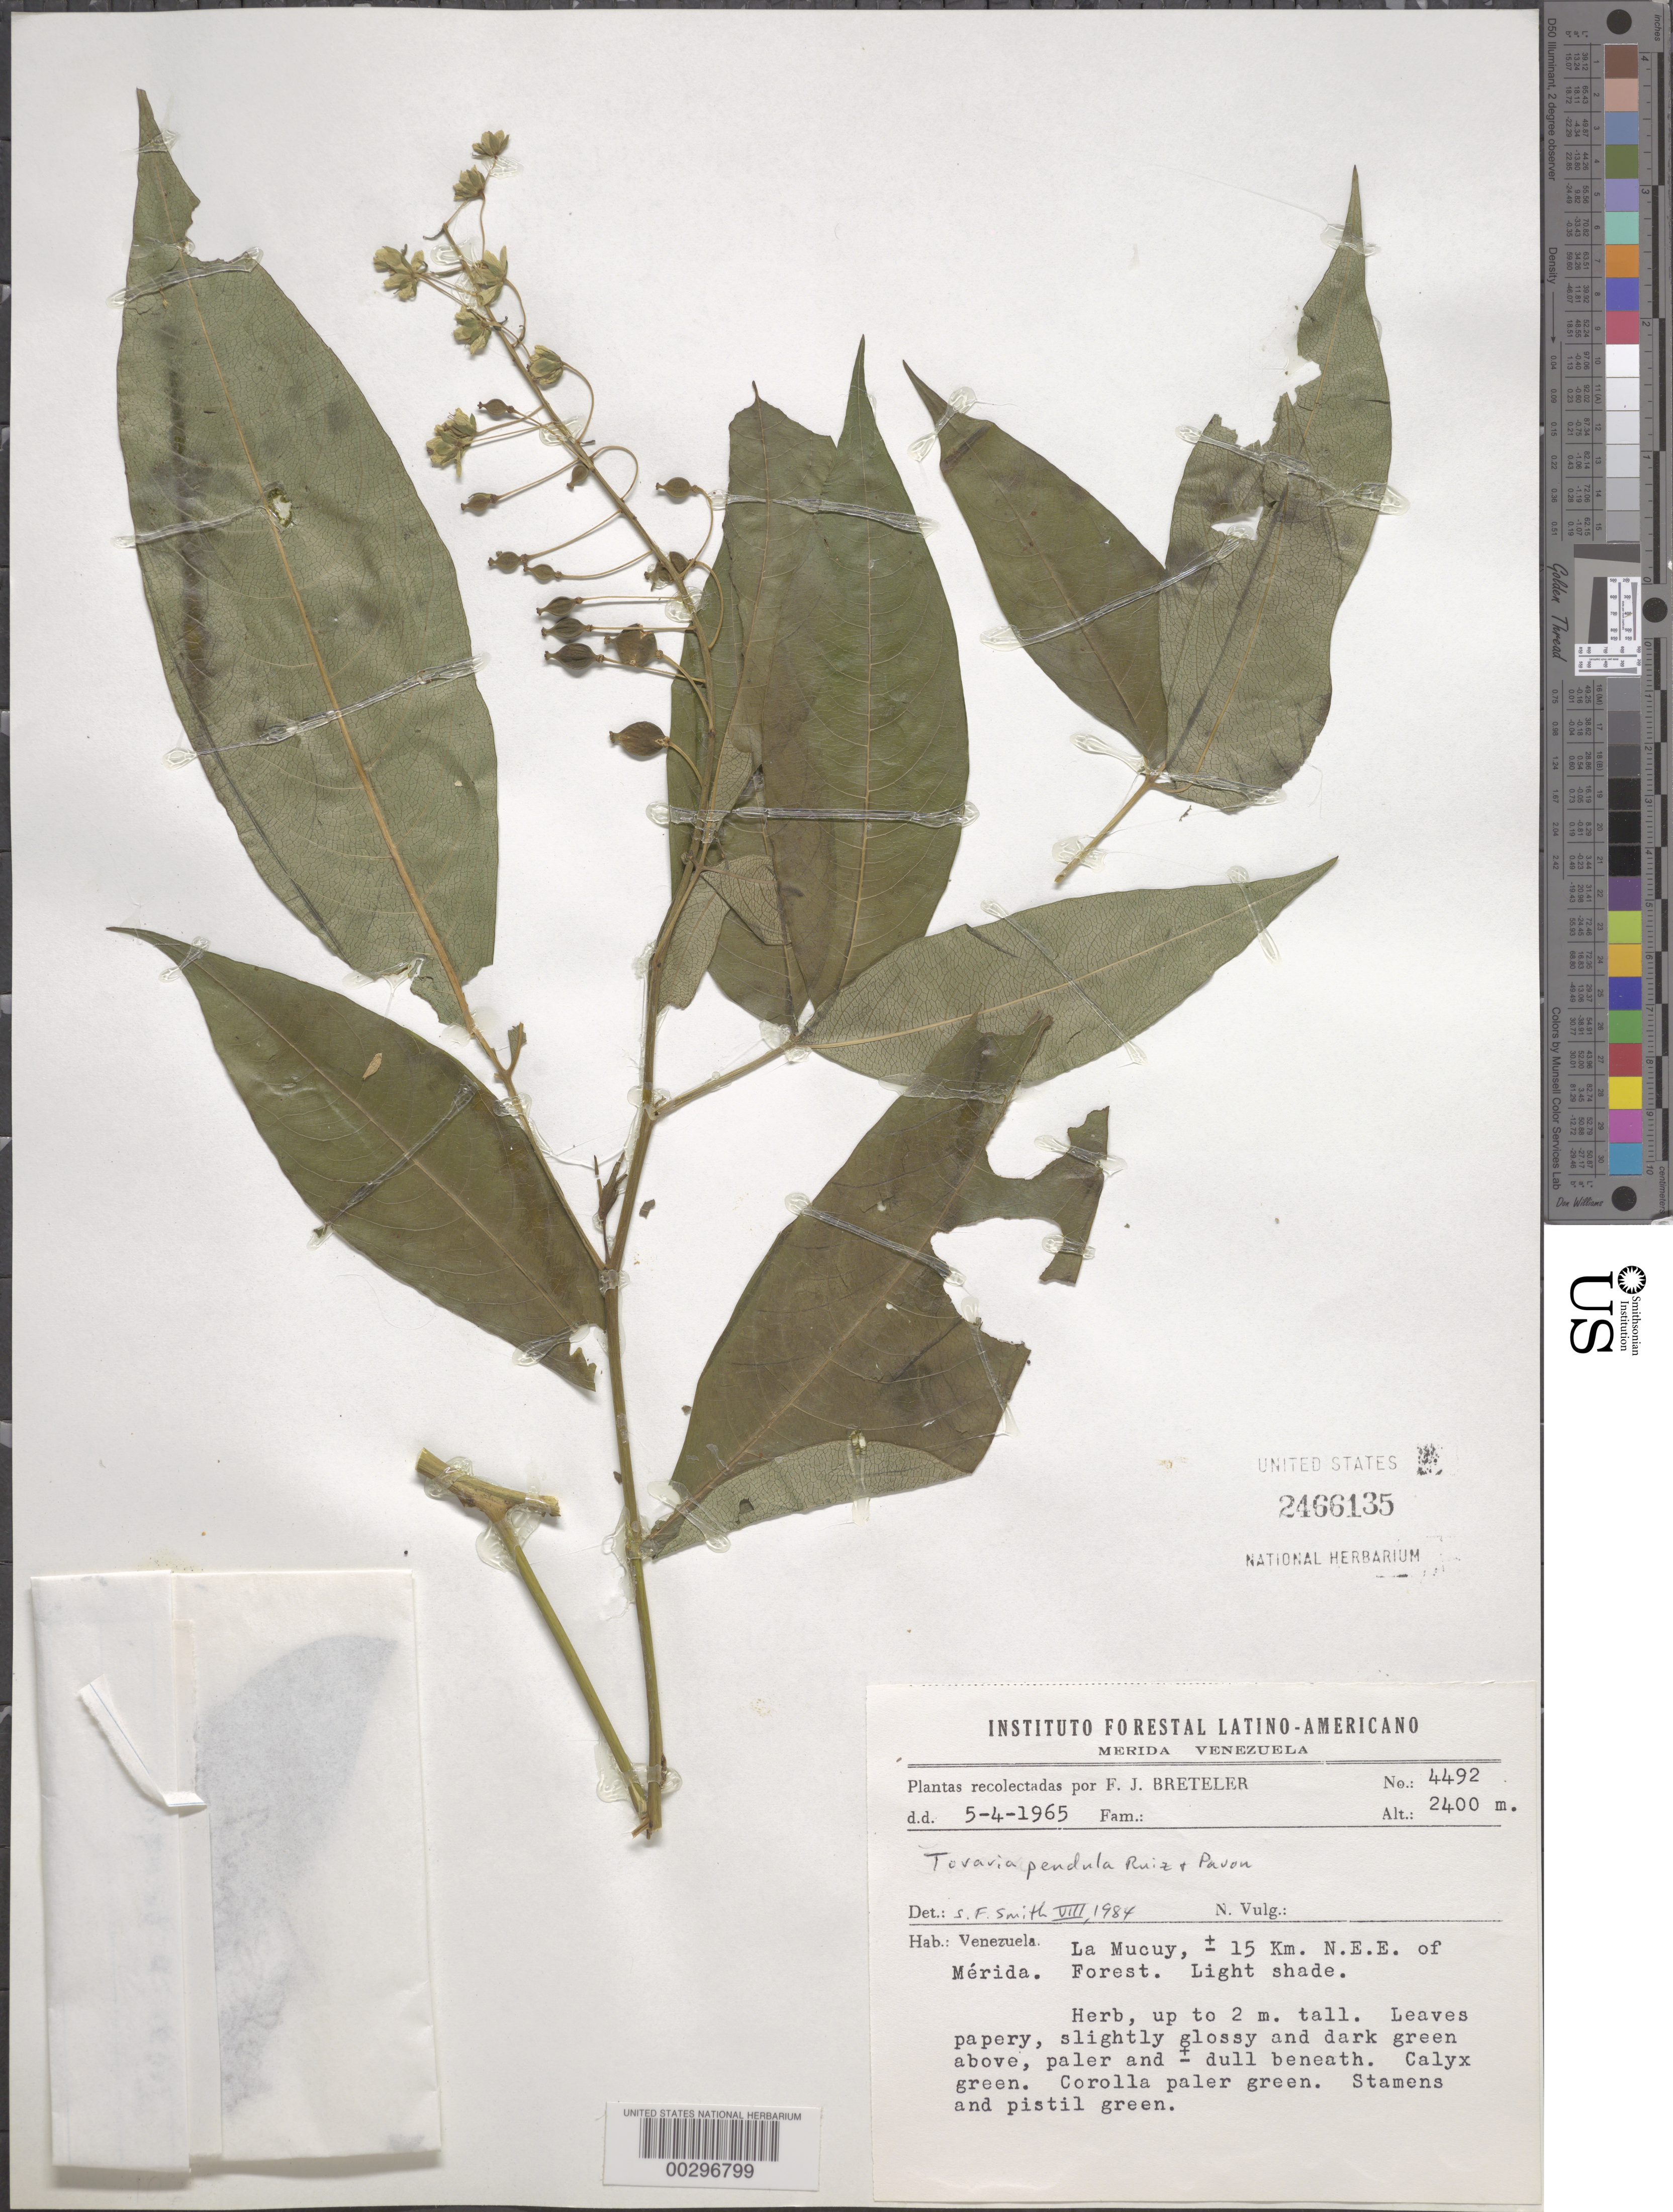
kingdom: Plantae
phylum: Tracheophyta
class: Magnoliopsida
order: Brassicales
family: Tovariaceae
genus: Tovaria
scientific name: Tovaria pendula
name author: Ruiz & Pav.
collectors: F. J. Breteler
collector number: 4492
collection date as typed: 05 Apr 1965 or 04 May 1965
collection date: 1965-04-05 or 1965-05-04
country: Venezuela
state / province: Mérida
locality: La mucuy nee of merida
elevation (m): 2400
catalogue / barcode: US 2466135